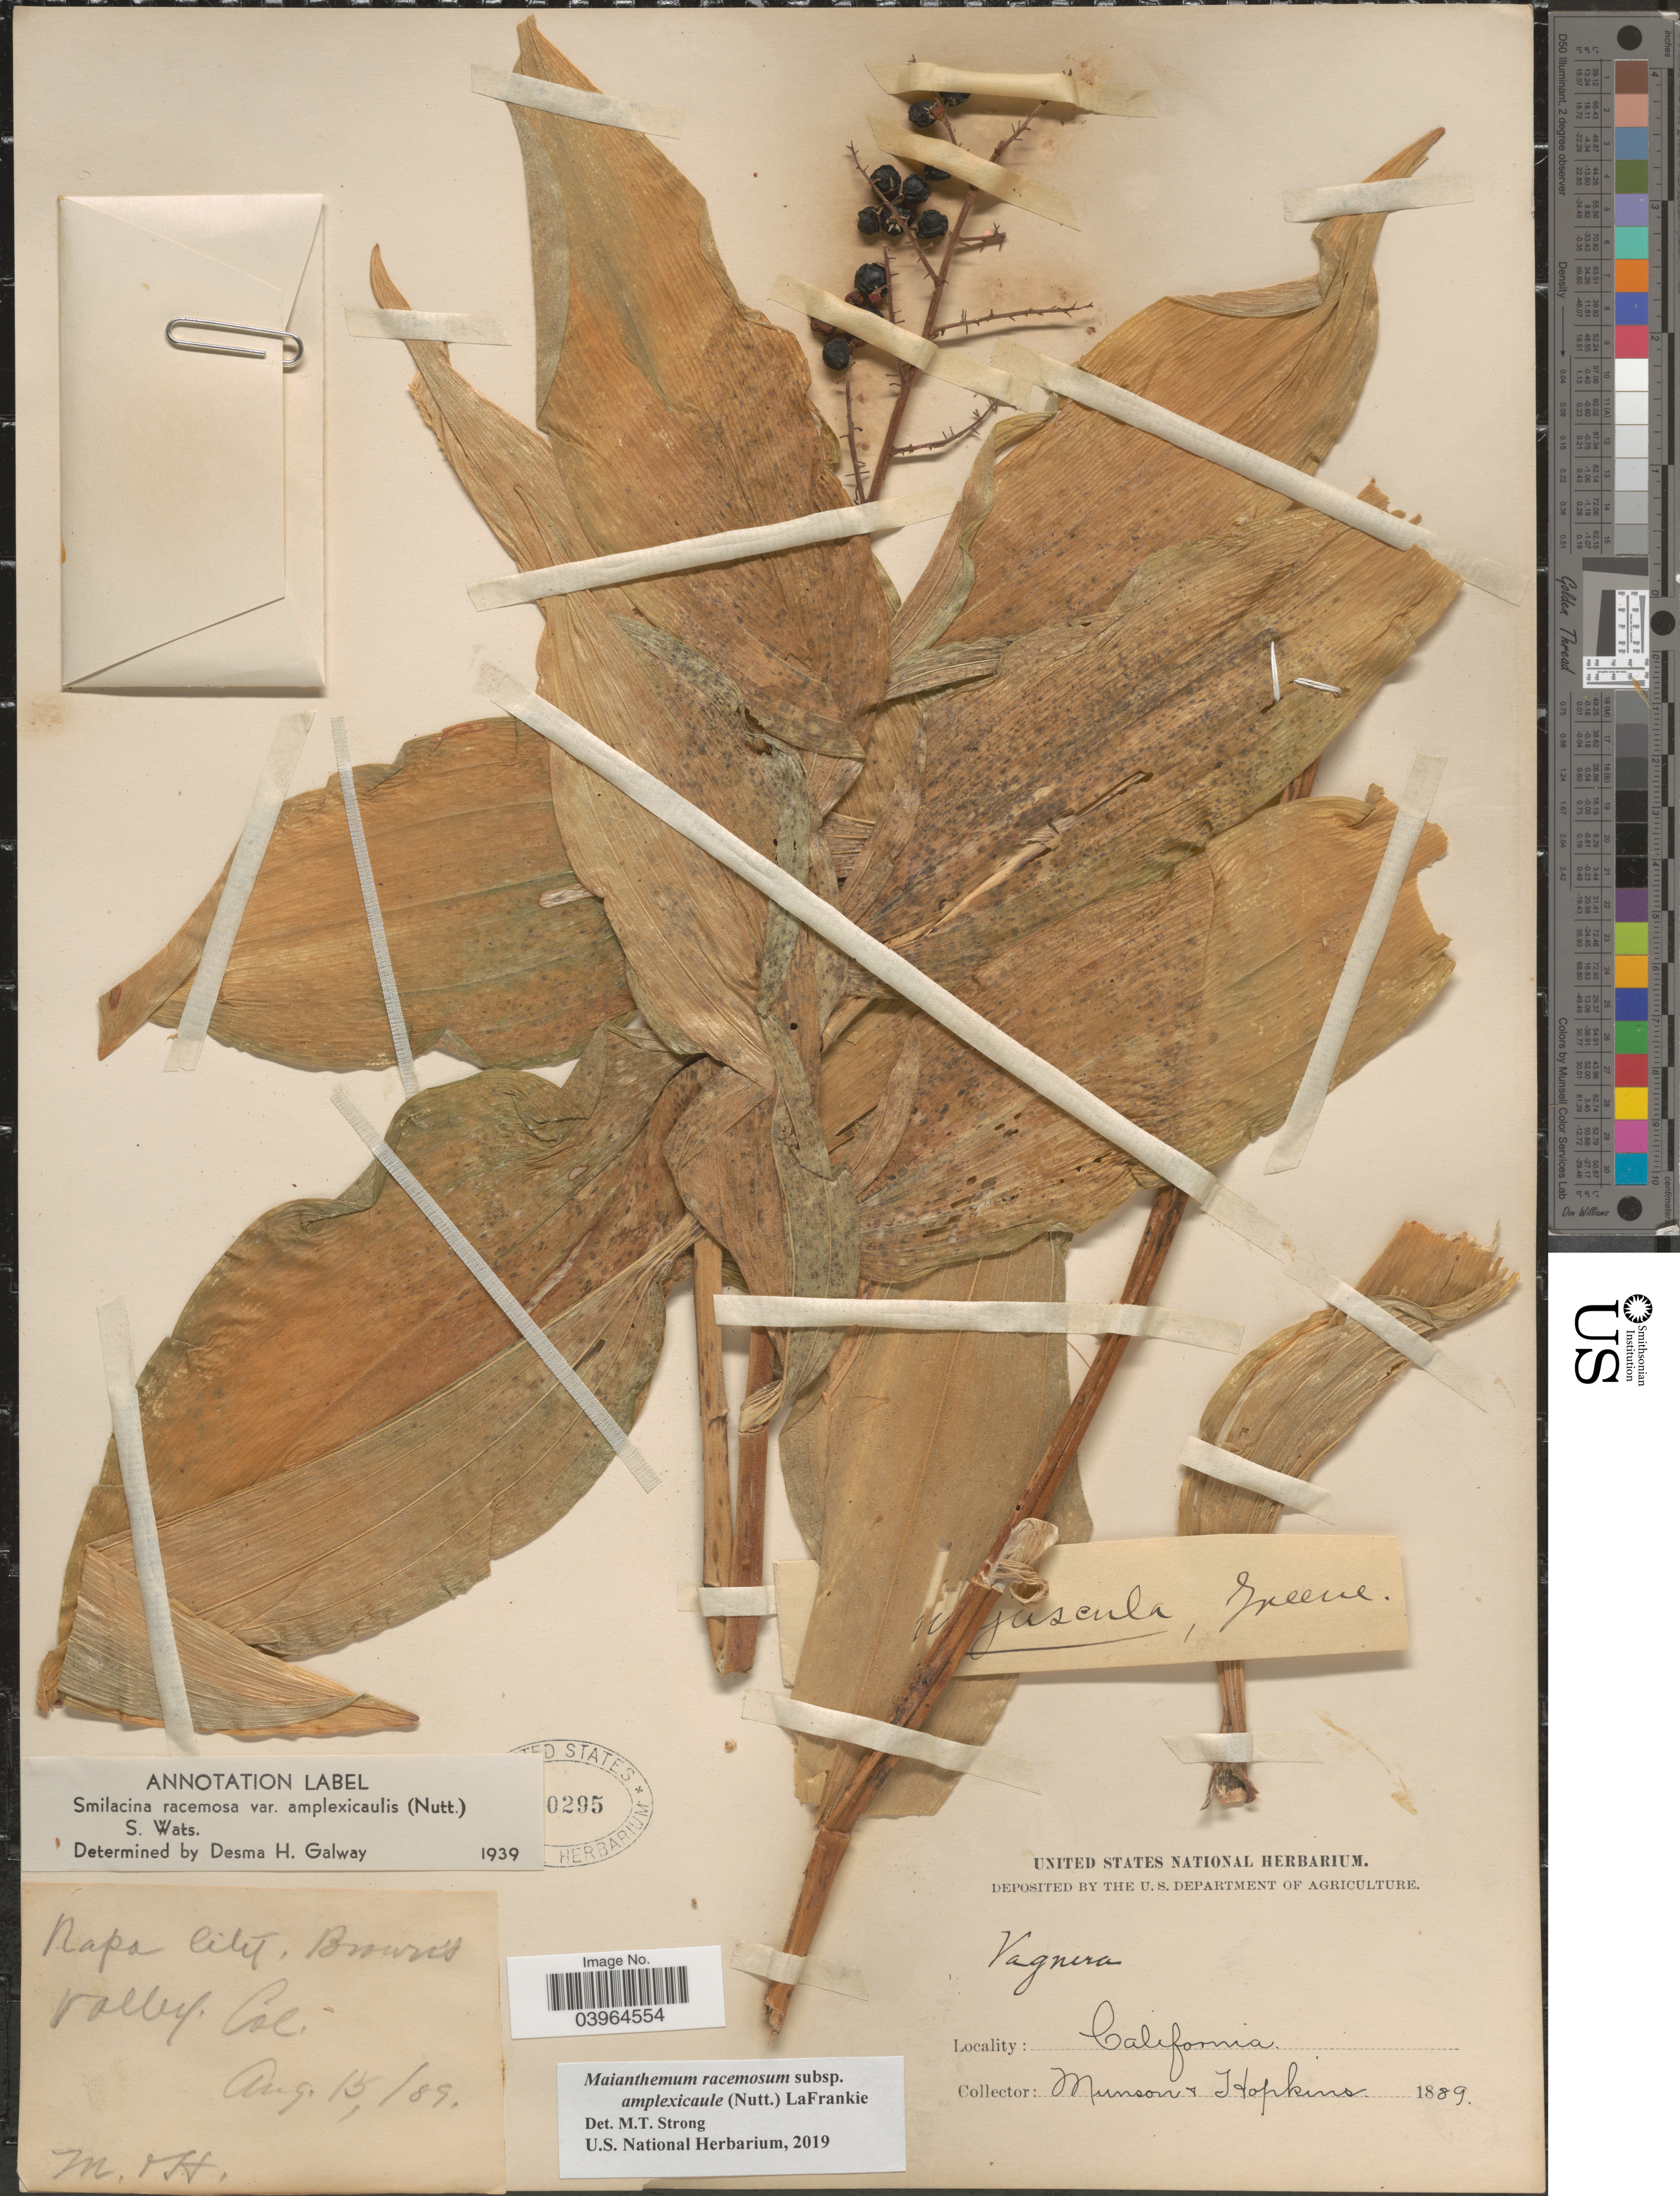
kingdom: Plantae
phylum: Tracheophyta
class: Liliopsida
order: Asparagales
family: Asparagaceae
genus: Maianthemum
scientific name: Maianthemum racemosum subsp. amplexicaule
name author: (Nutt.) LaFrankie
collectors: -. Munson & -- Hopkins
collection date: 1889-08-15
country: United States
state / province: California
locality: Napa City. Browns Valley.